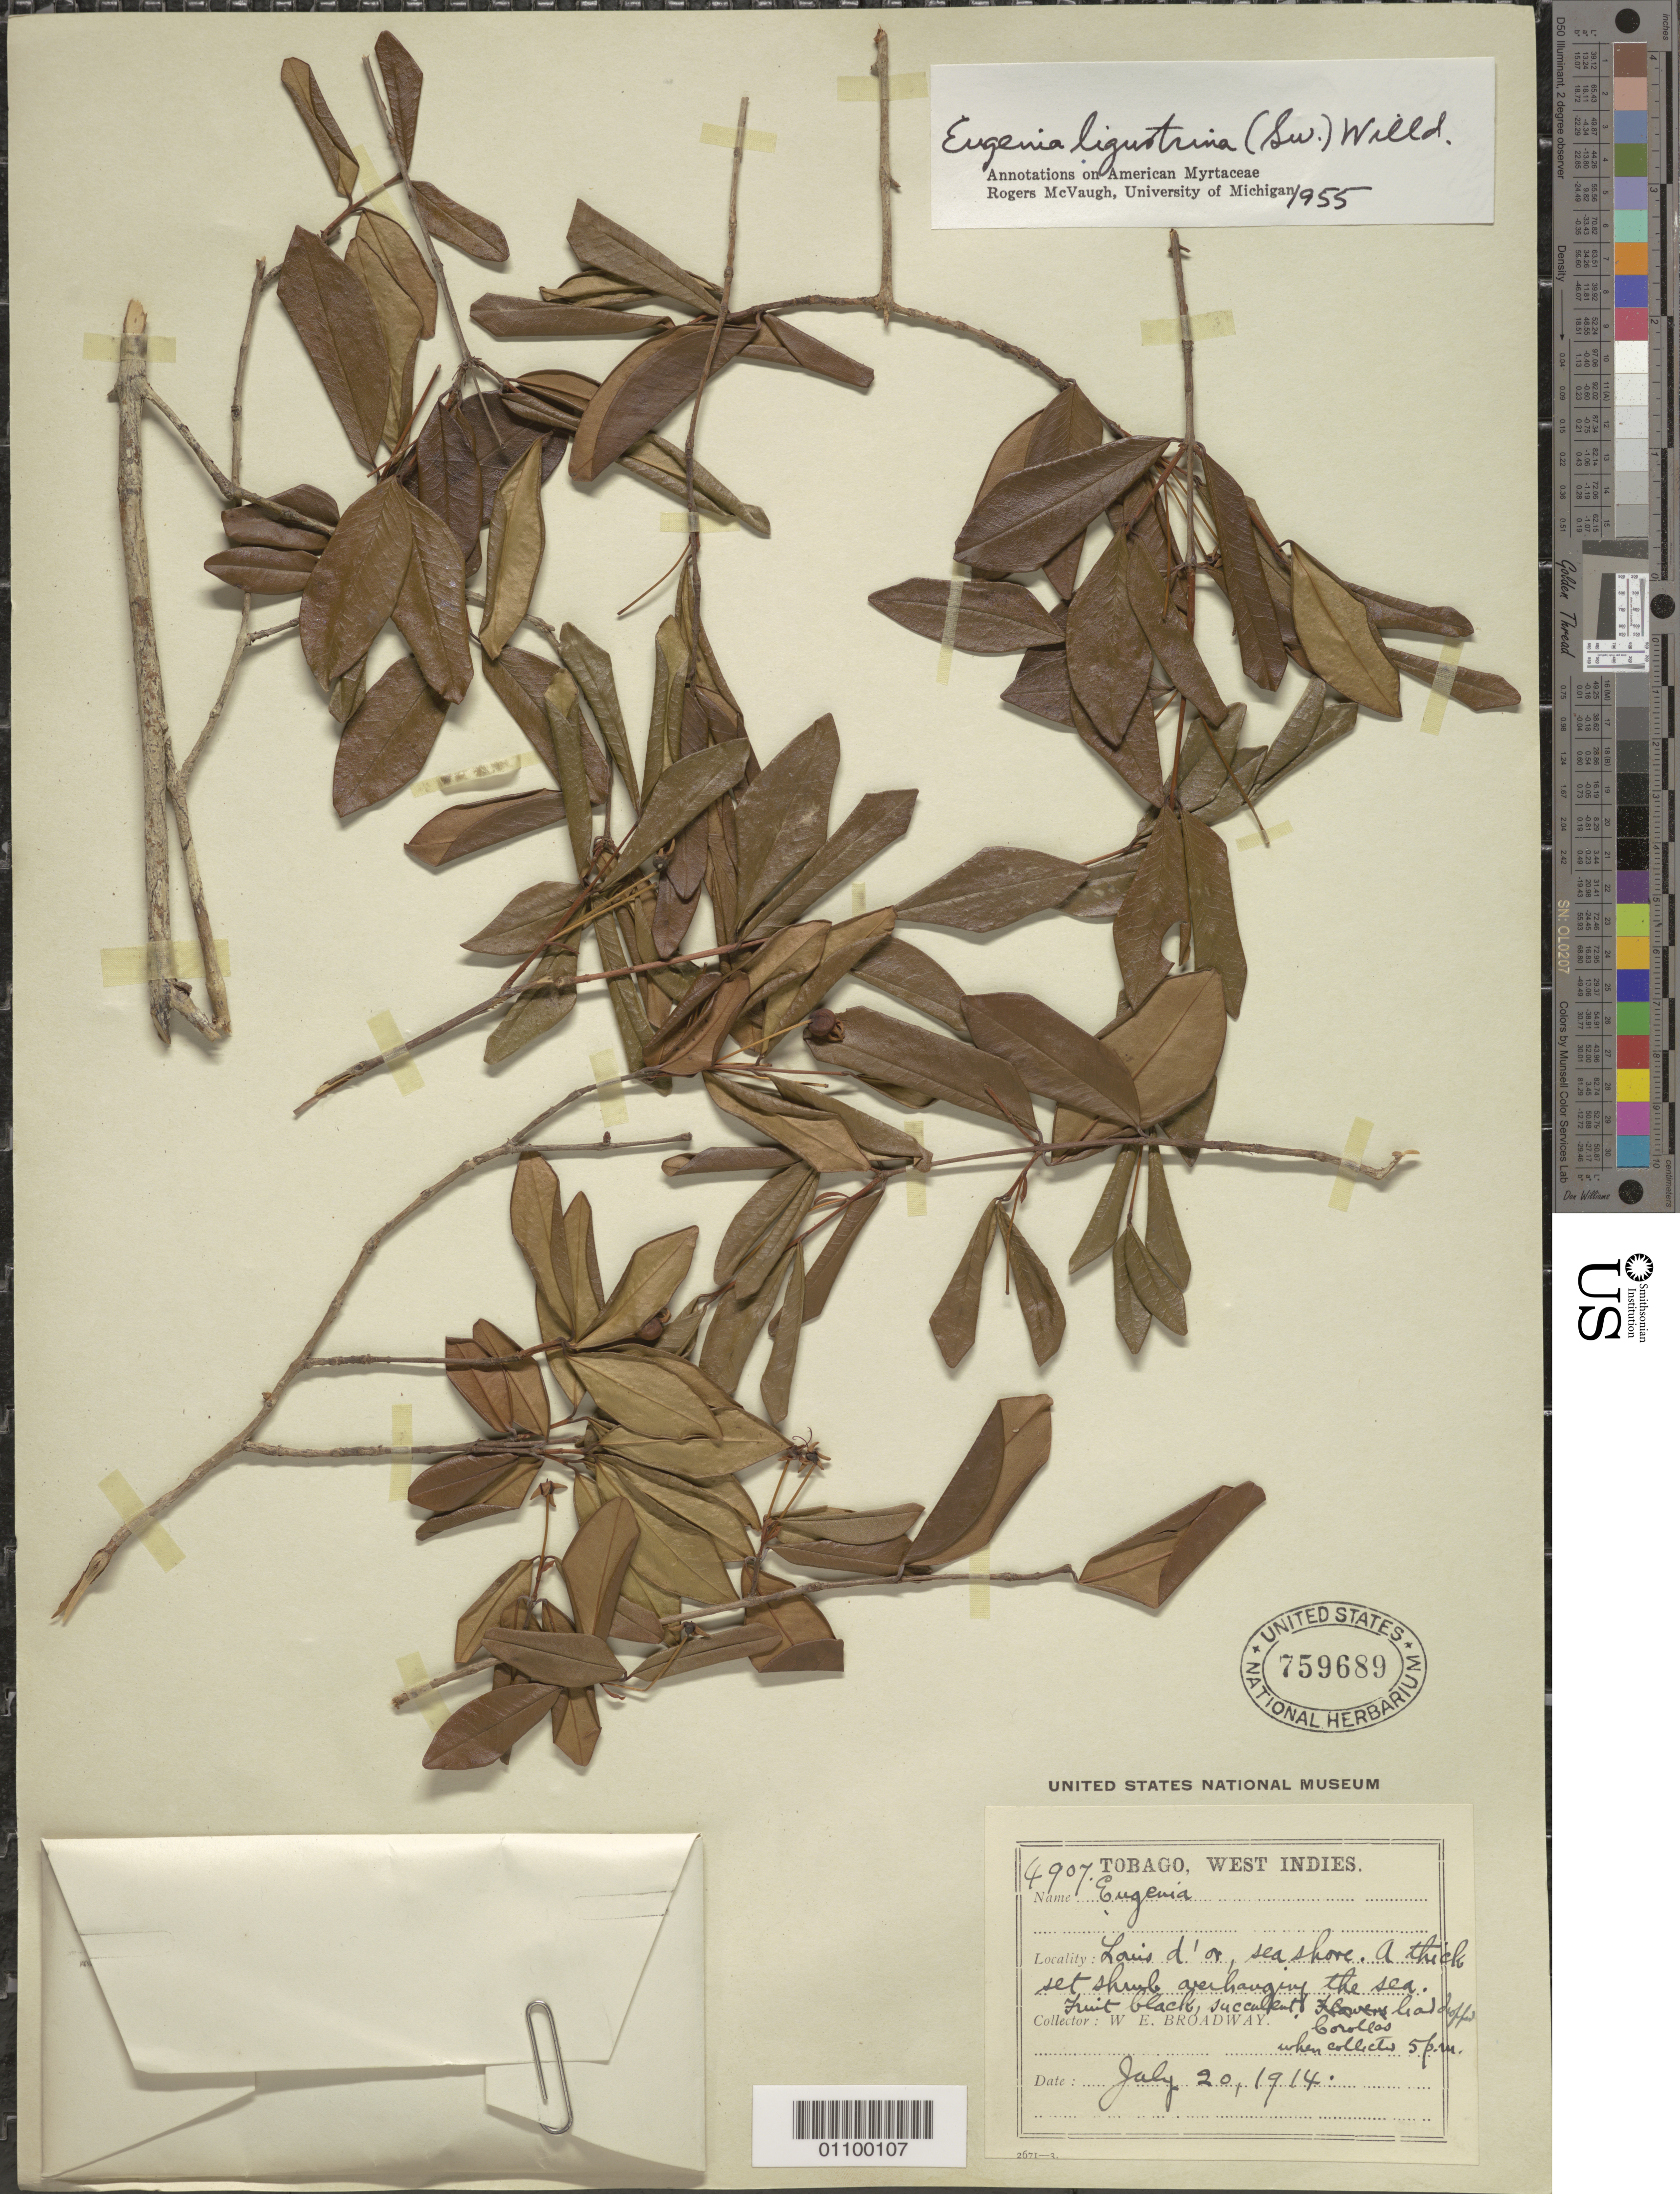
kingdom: Plantae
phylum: Tracheophyta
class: Magnoliopsida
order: Myrtales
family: Myrtaceae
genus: Eugenia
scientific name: Eugenia ligustrina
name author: (Sw.) Willd.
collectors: W. E. Broadway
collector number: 4907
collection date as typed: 20 Jul 1914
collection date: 1914-07-20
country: Trinidad and Tobago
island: Tobago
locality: Louis d'or seashore. A thicket set shrub, the sea.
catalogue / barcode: US 759689